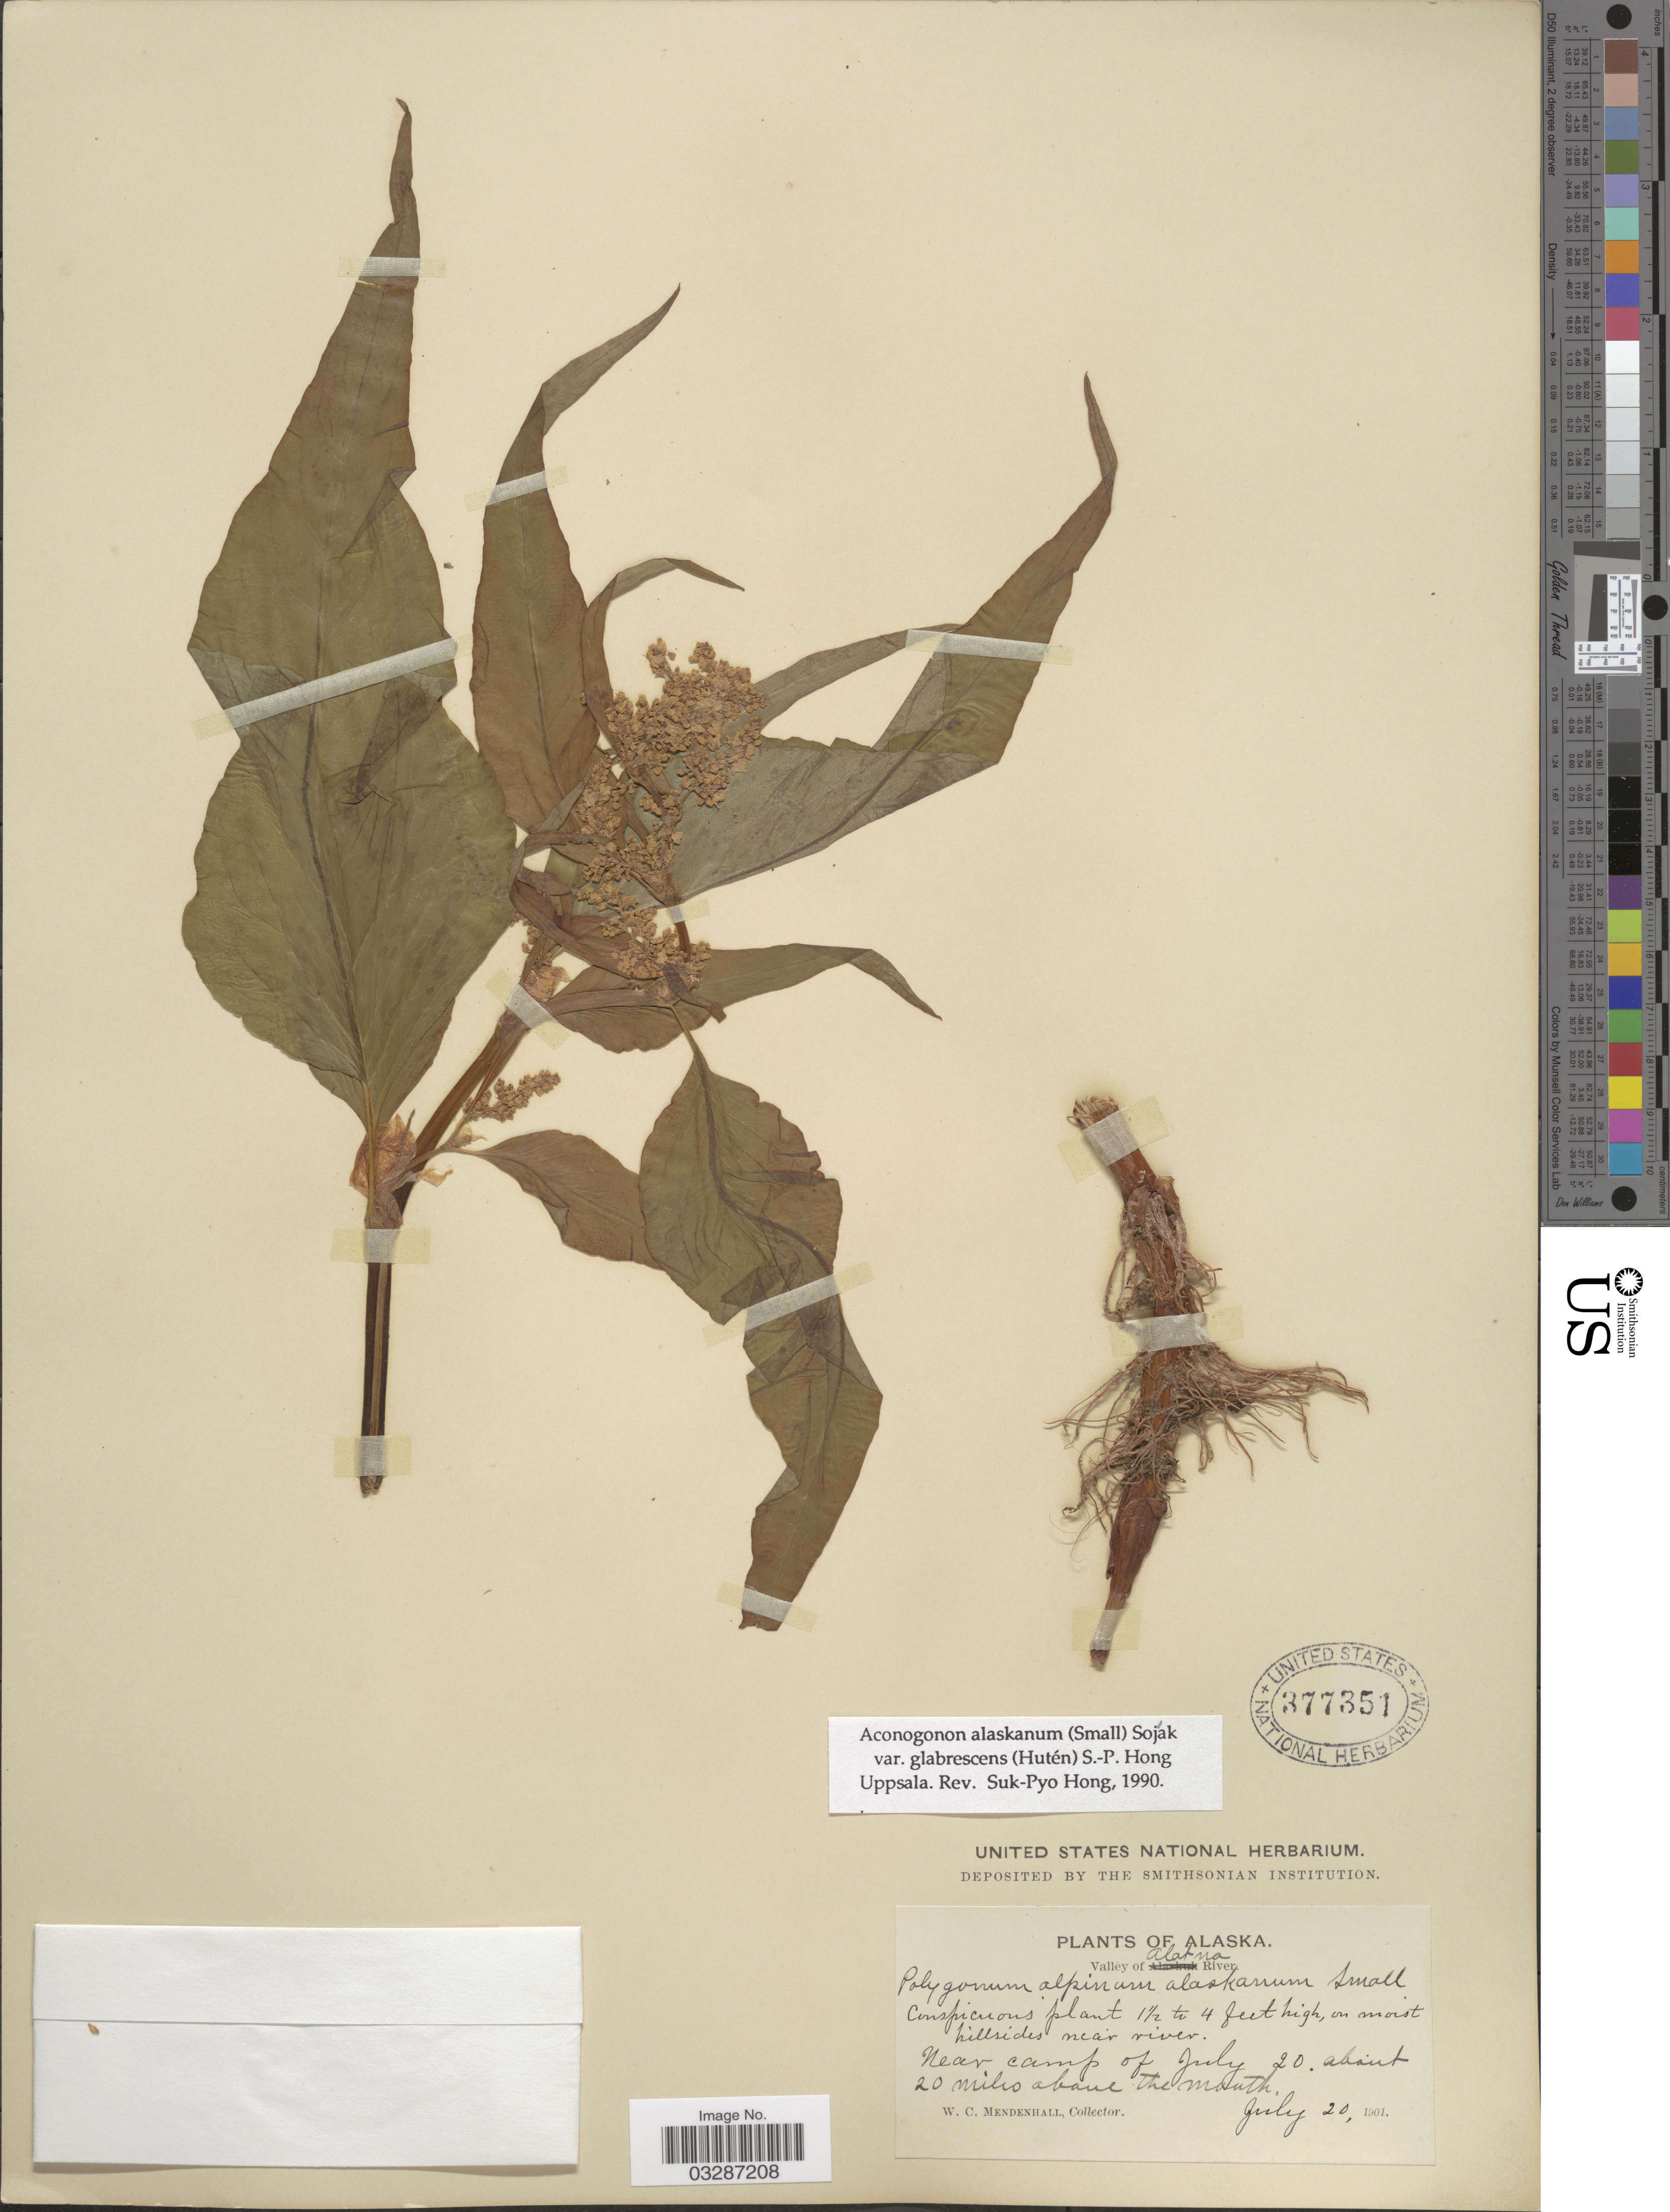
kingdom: Plantae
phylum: Tracheophyta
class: Magnoliopsida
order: Caryophyllales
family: Polygonaceae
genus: Koenigia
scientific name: Koenigia alaskana var. glabrescens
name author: (Hultén) T.M. Schust. & Reveal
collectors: W. Mendenhall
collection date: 1901-07-20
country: United States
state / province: Alaska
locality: On moist hillsides near river. Valley of Alatna. Near camp of July 20, about 20 mile sabove the mouth.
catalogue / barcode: US 377351